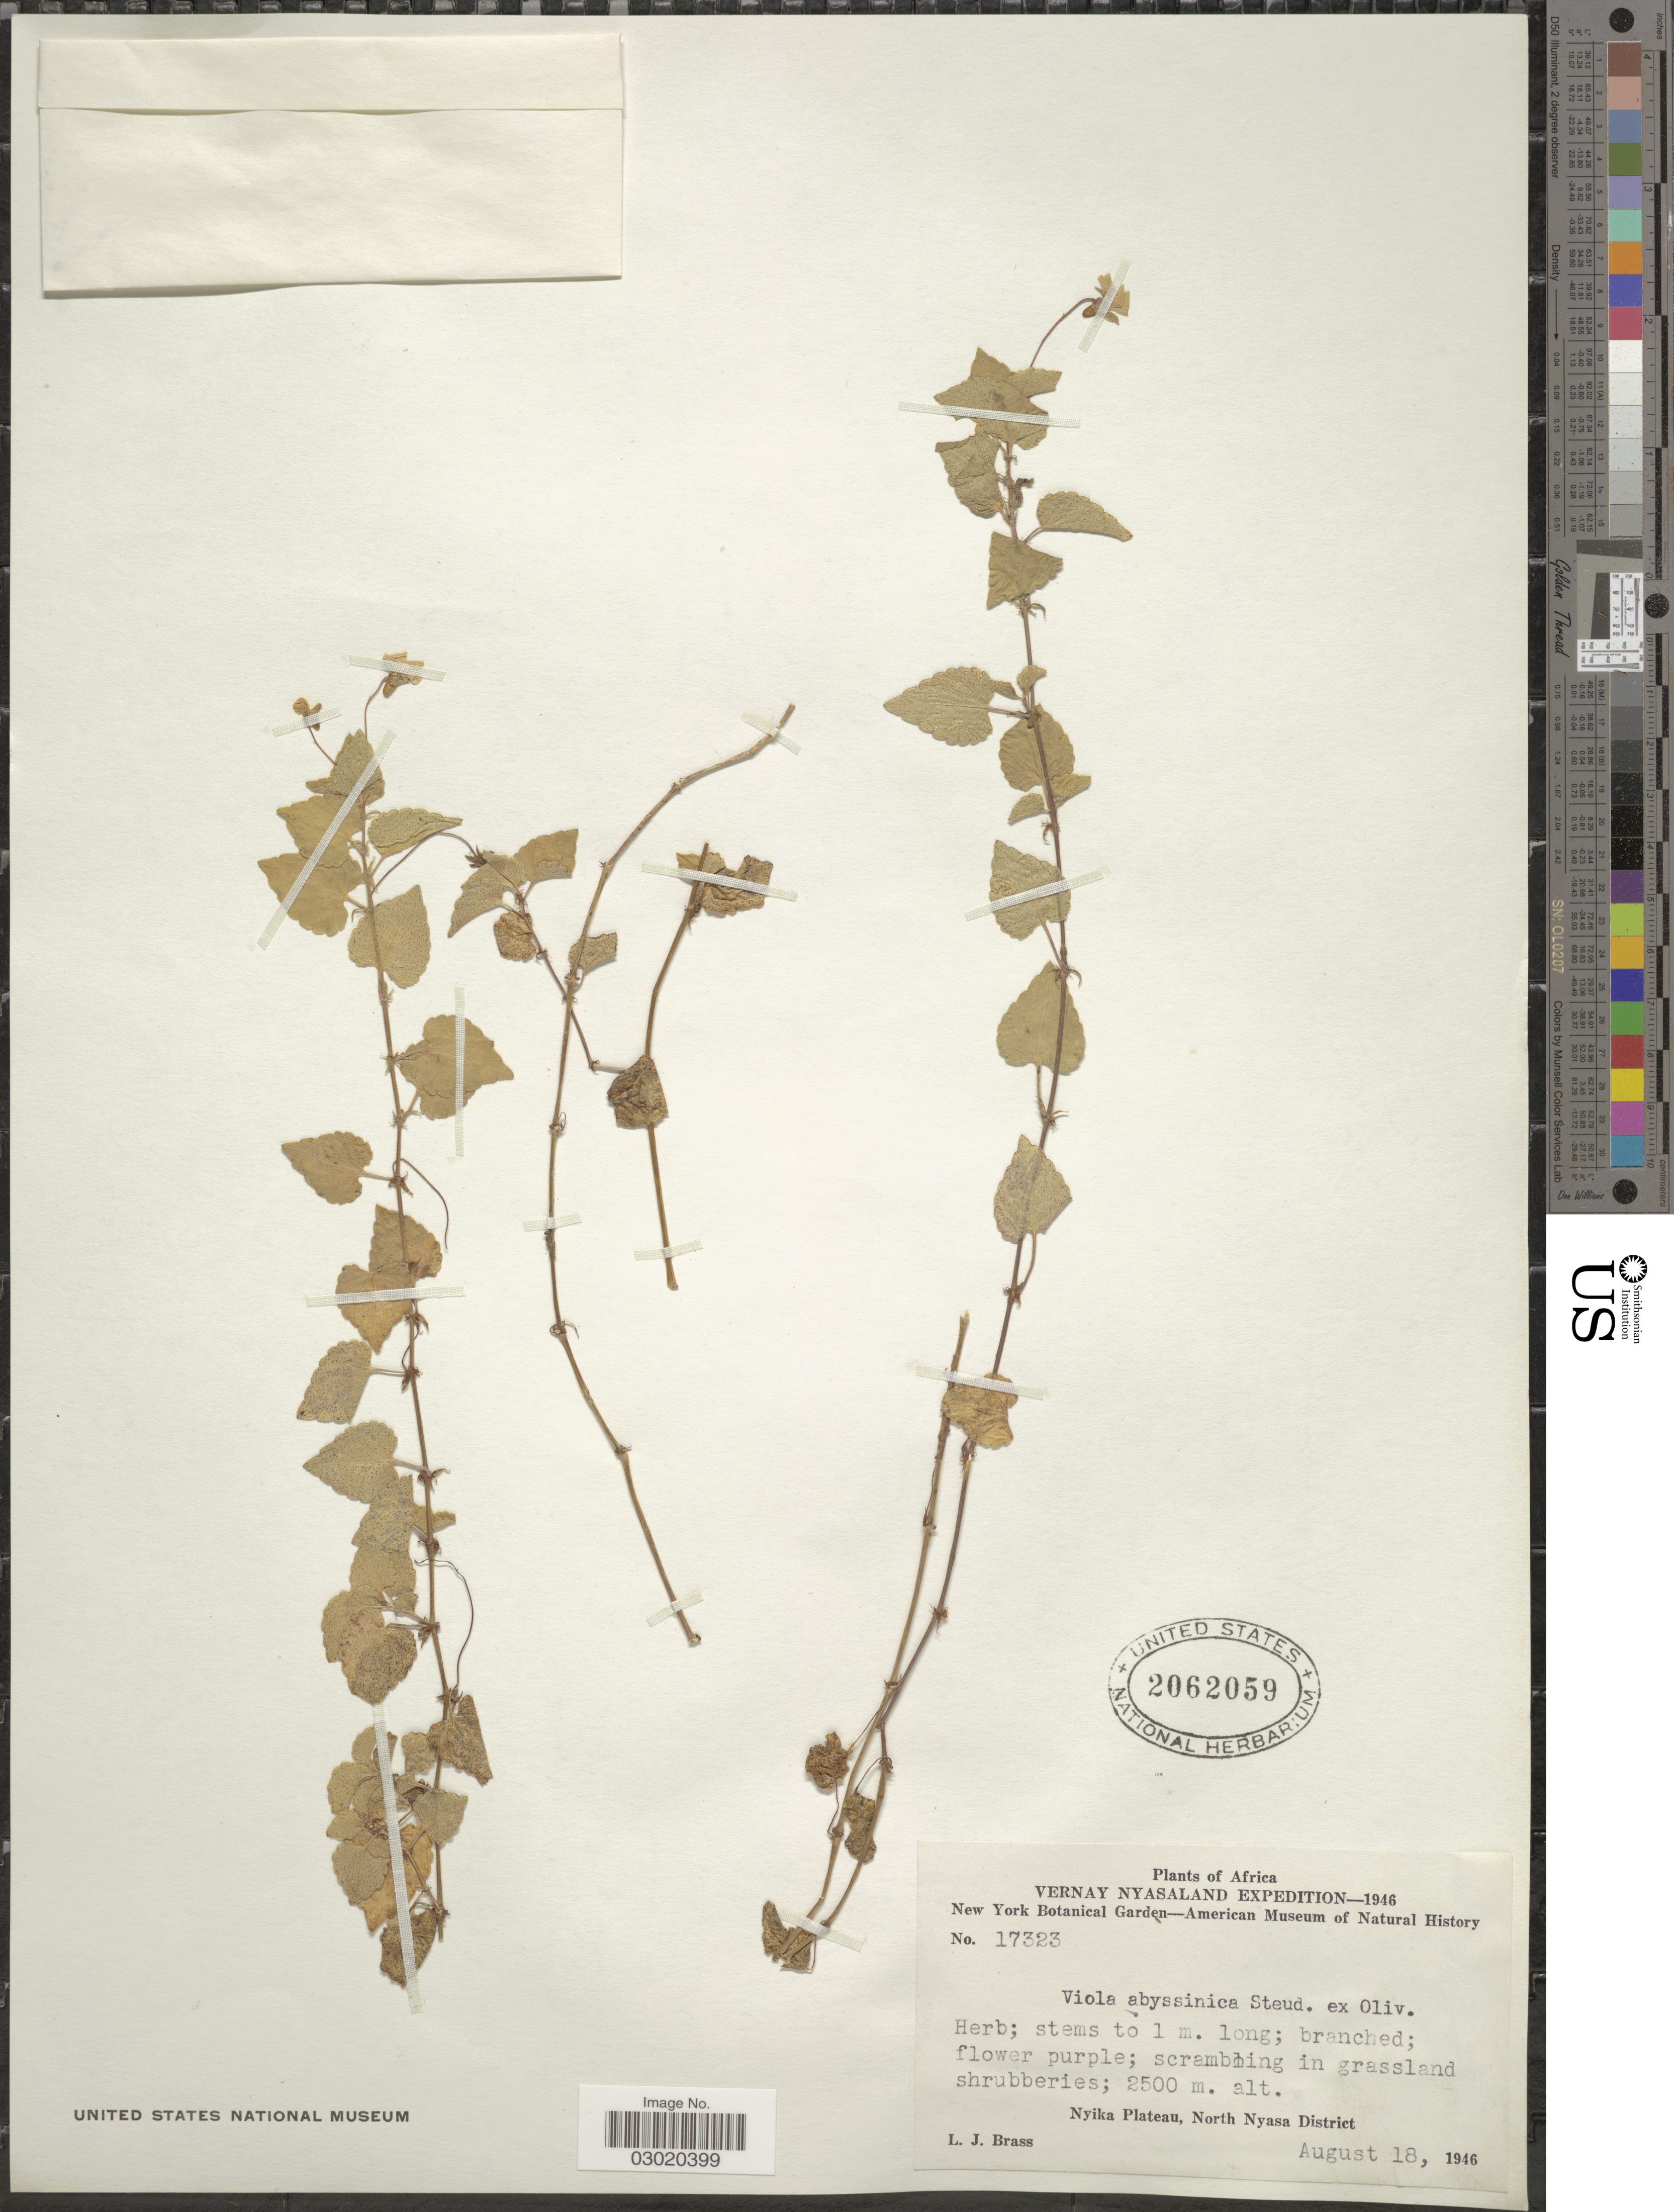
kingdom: Plantae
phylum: Tracheophyta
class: Magnoliopsida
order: Malpighiales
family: Violaceae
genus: Viola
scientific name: Viola abyssinica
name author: Steud. ex Oliv.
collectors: L. J. Brass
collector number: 17323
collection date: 1946-08-18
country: Malawi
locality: Vernay Nyasaland. Nyika Plateau, North Nyasa District.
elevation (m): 2500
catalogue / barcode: US 2062059